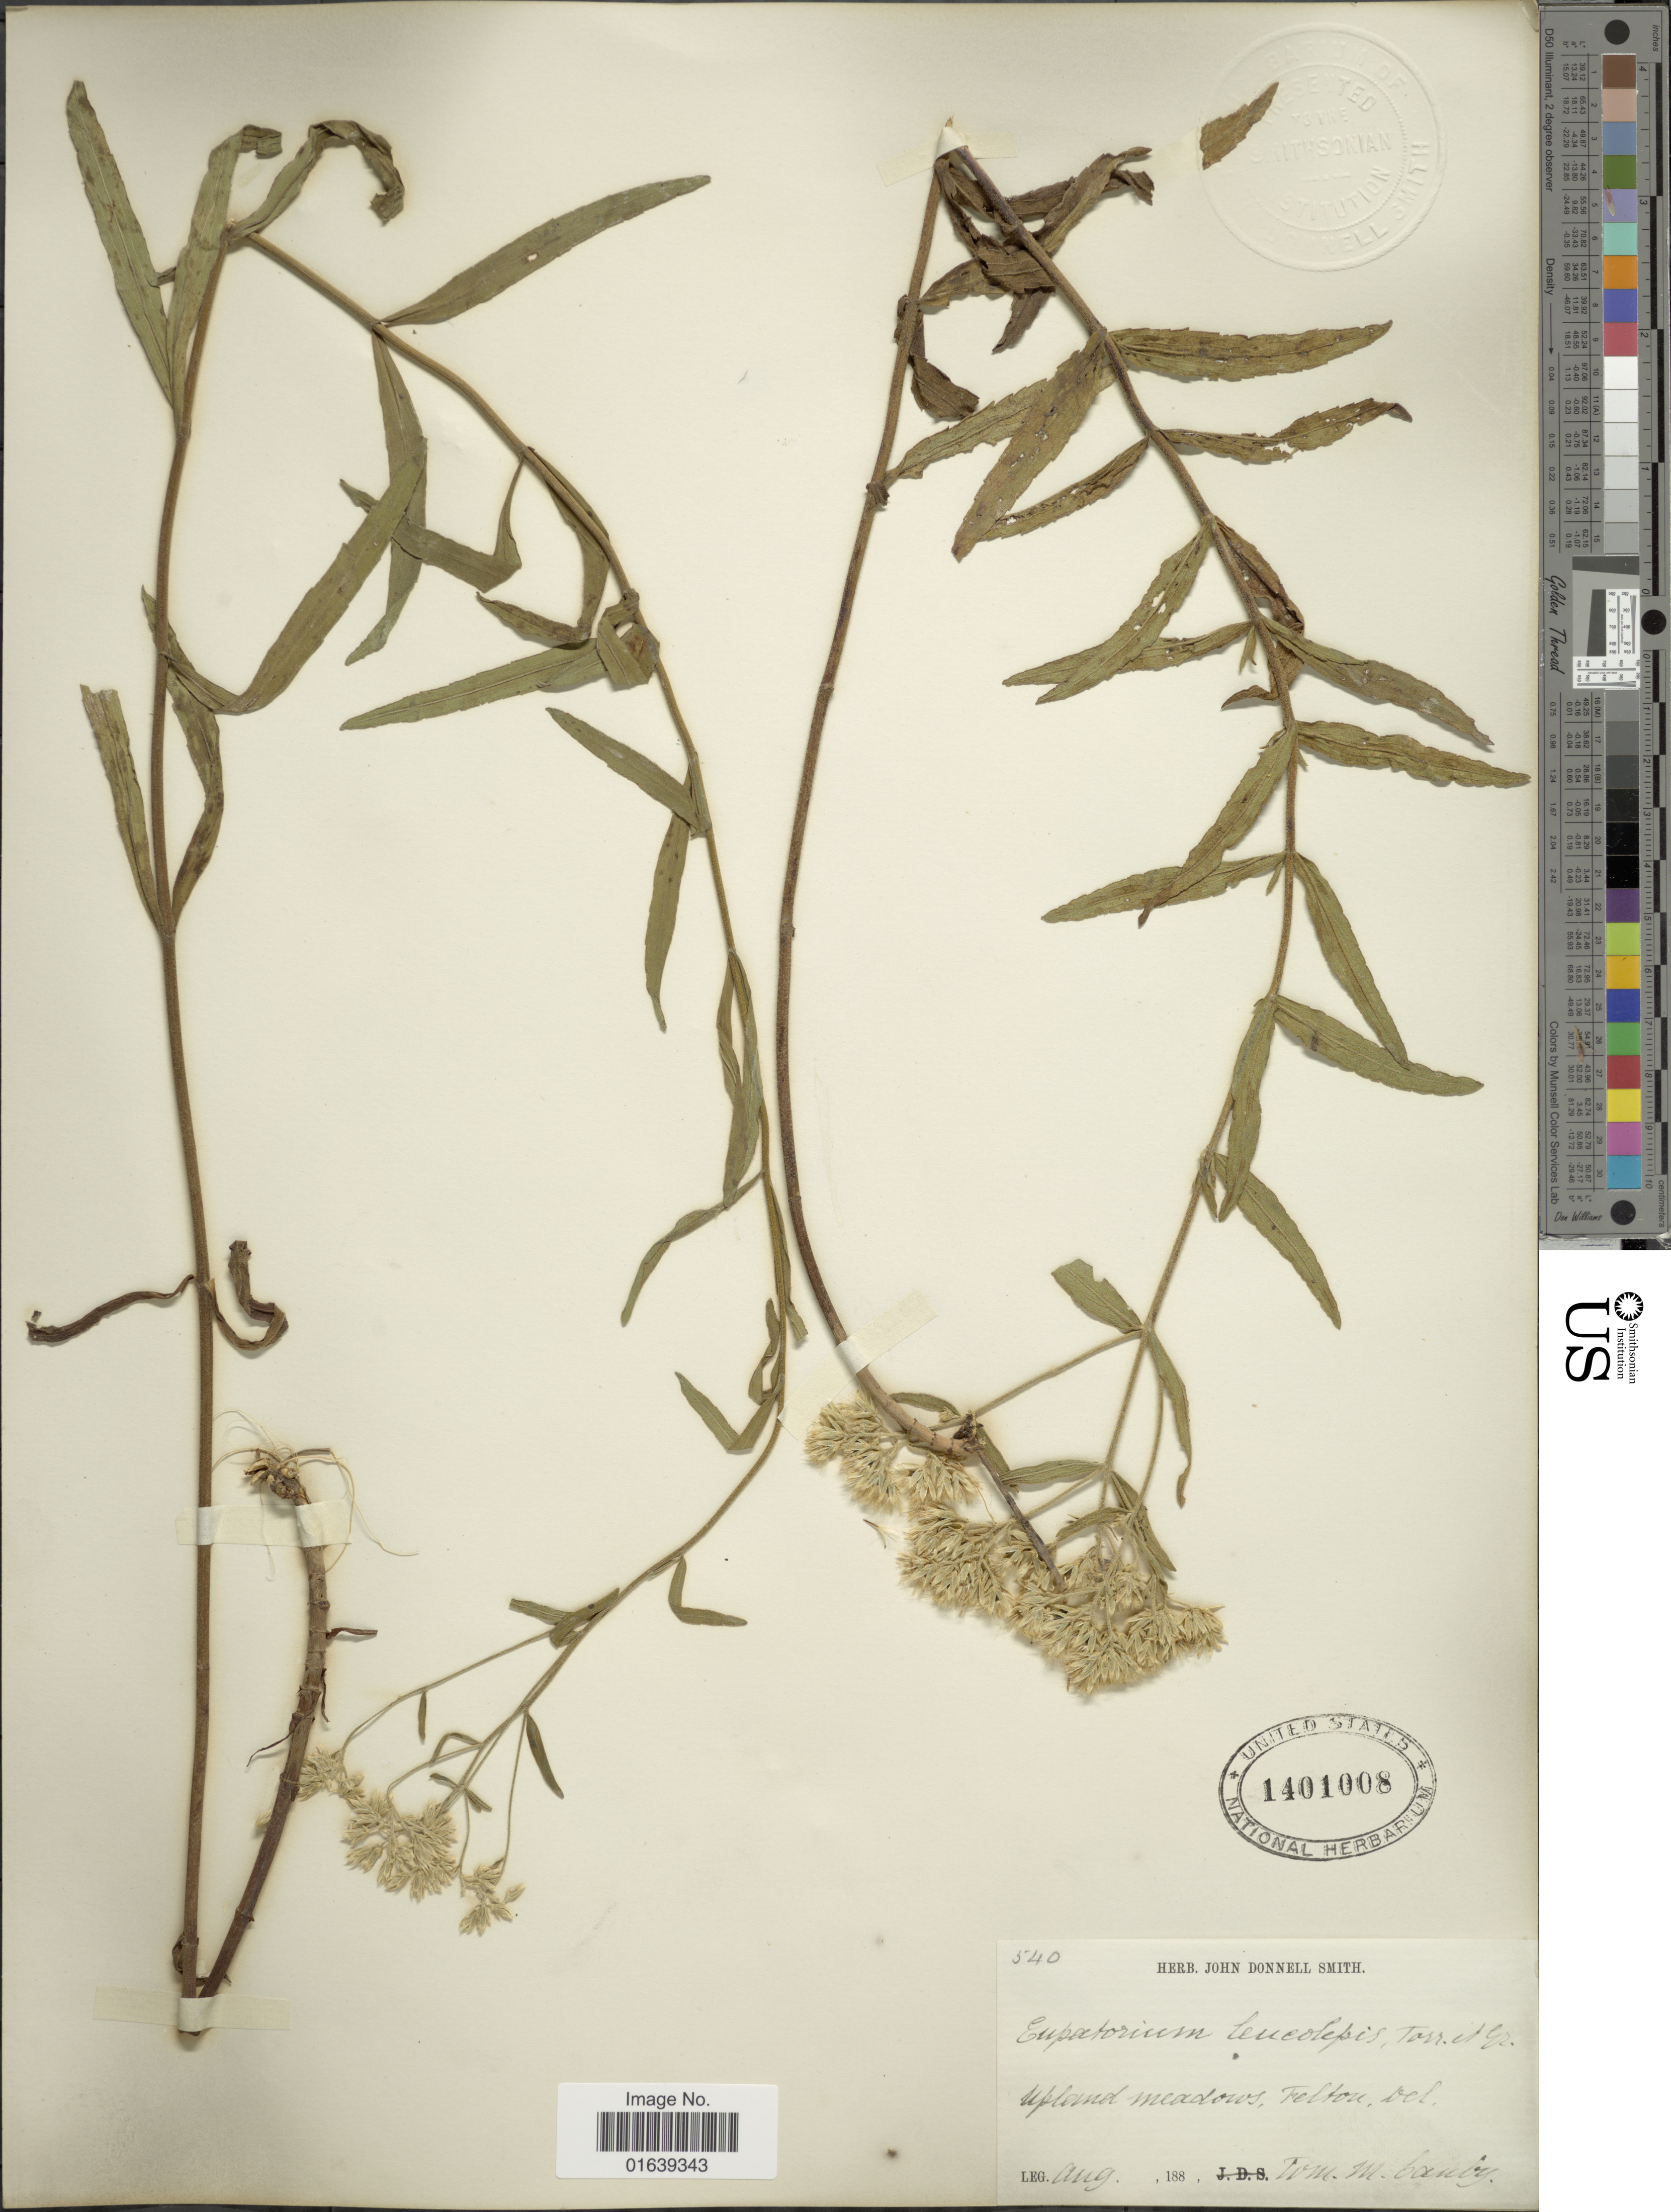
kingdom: Plantae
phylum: Tracheophyta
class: Magnoliopsida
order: Asterales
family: Asteraceae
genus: Eupatorium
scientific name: Eupatorium leucolepis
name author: (DC.) Torr. & A. Gray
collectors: W. M. Canby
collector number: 540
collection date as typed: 08-188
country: United States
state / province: Delaware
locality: Upland meadows,m Felton, Del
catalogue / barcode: US 1401008